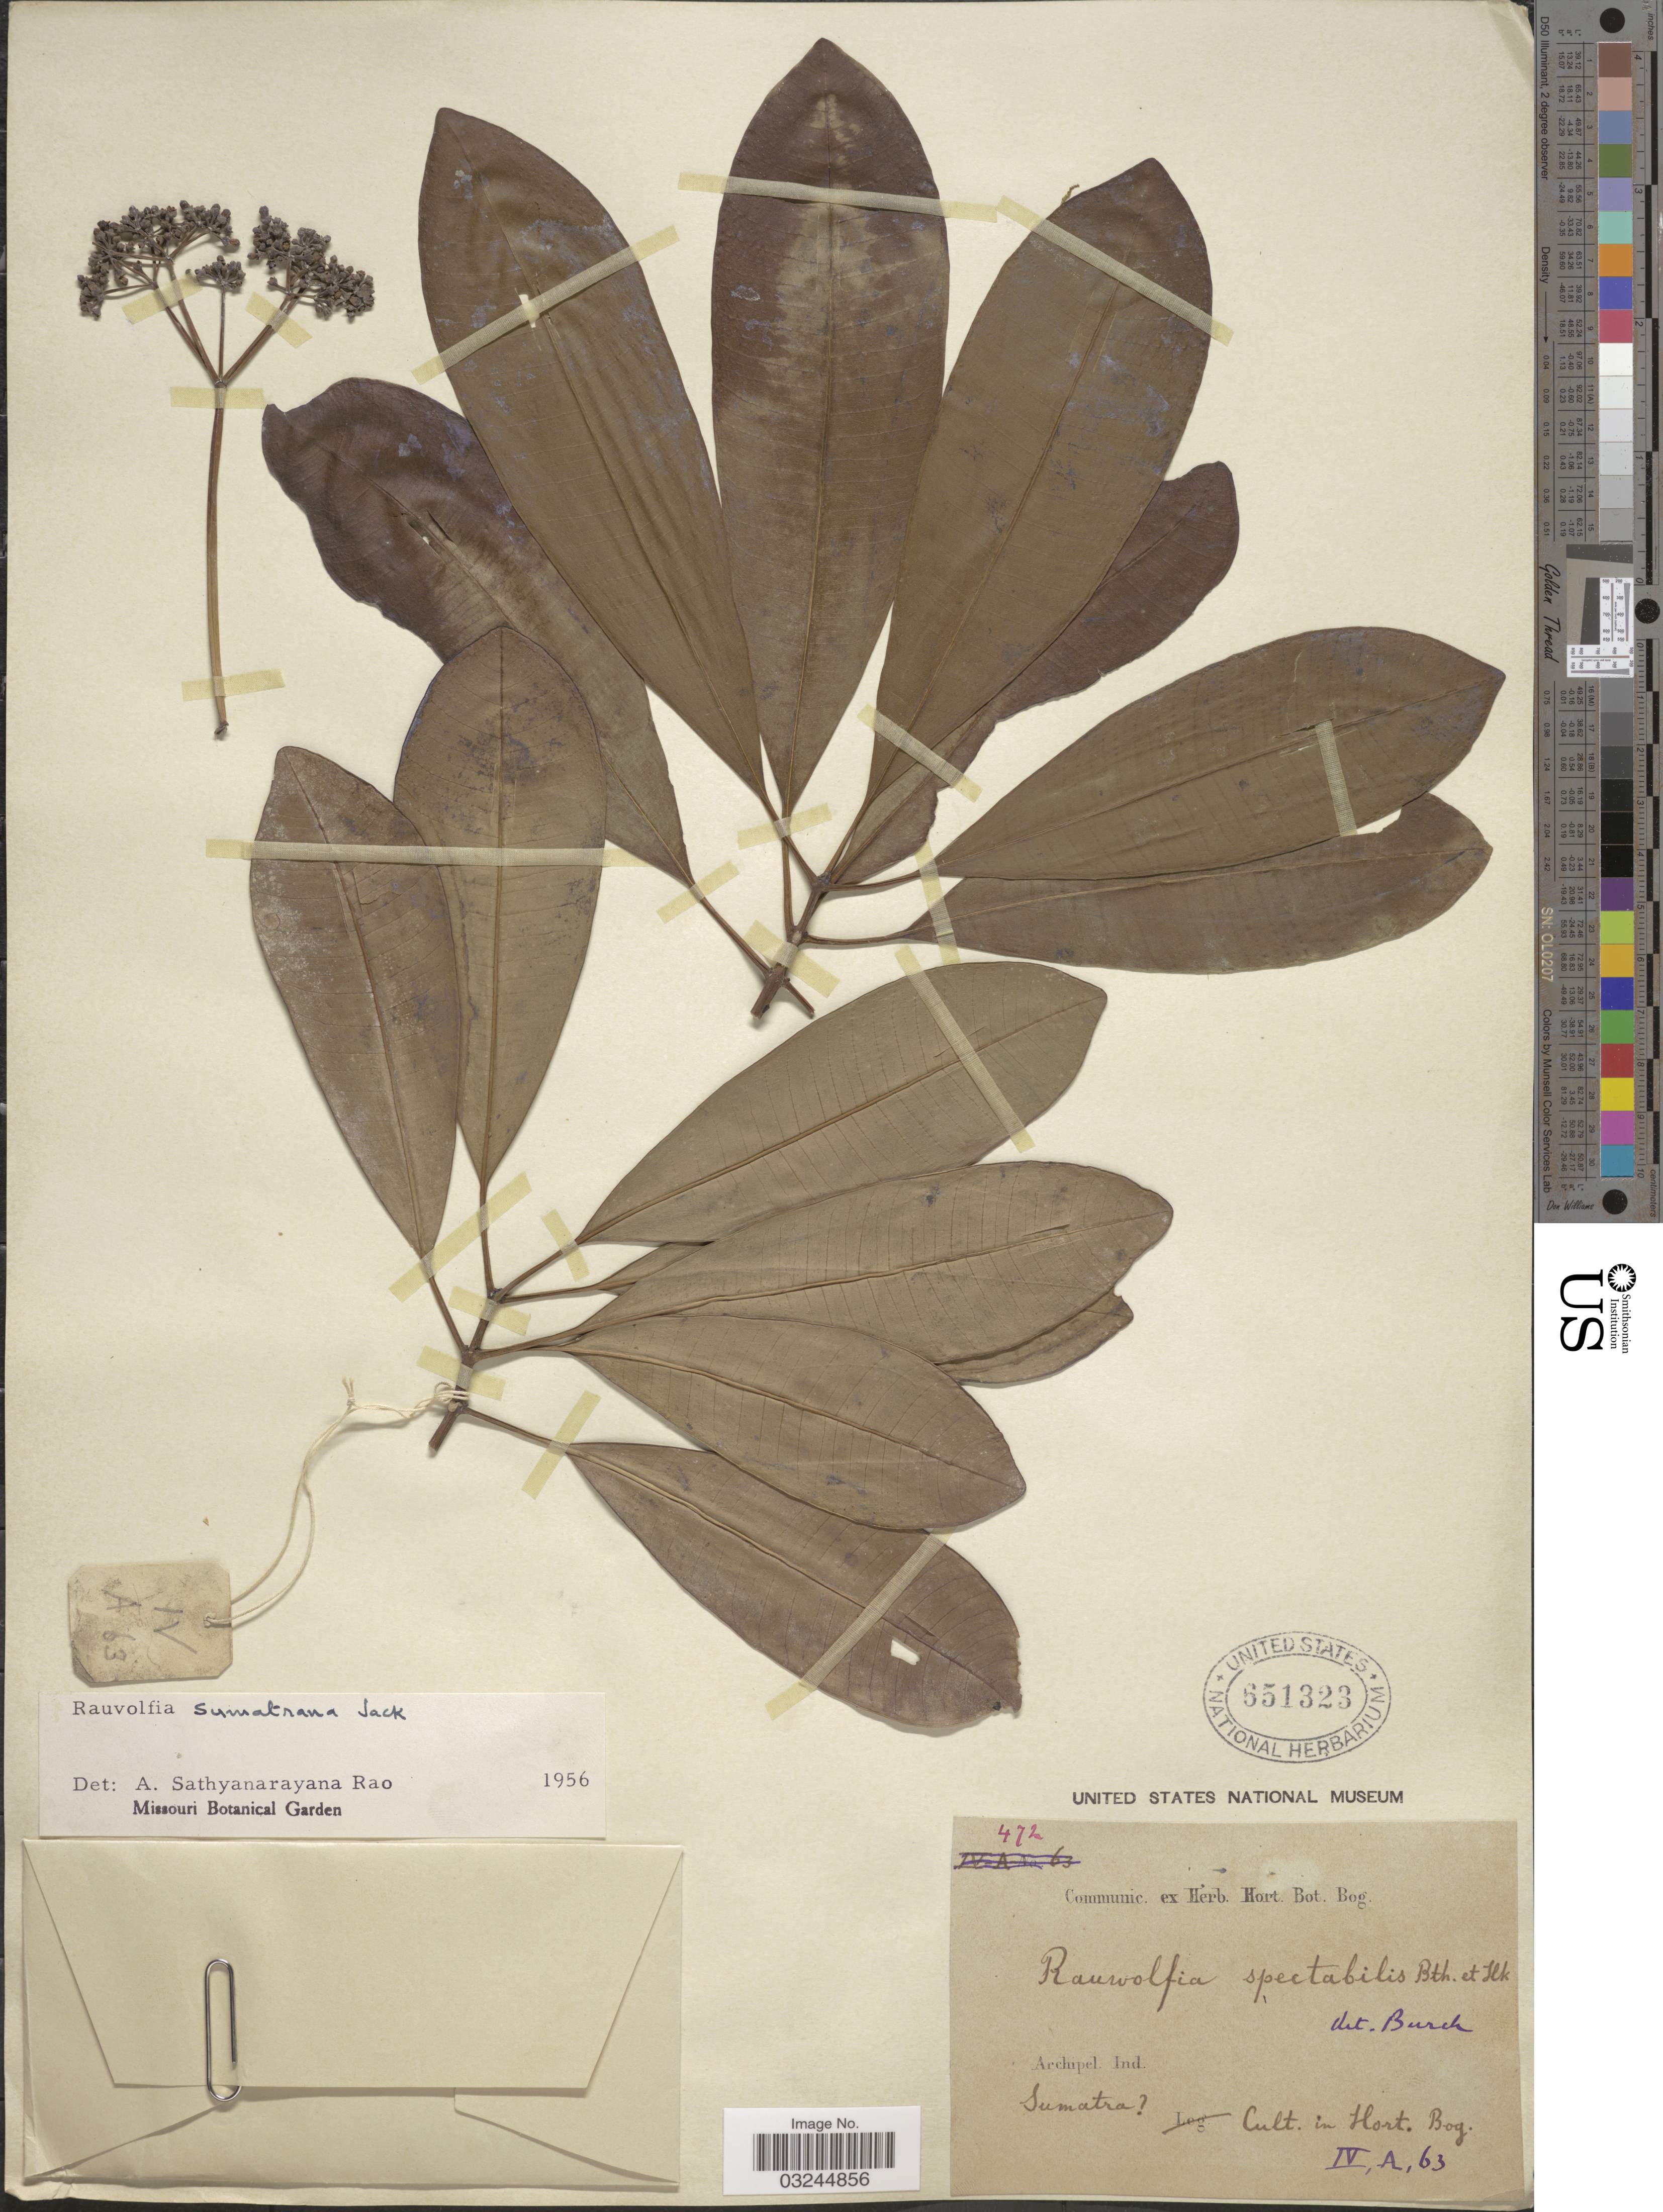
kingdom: Plantae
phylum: Tracheophyta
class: Magnoliopsida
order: Gentianales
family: Apocynaceae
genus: Rauvolfia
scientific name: Rauvolfia sumatrana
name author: Jack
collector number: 472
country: Indonesia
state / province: Sumatra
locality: Archipel. Ind. Sumatra [unsure placement]. Cult. in Hort. Bog. IV, A, 63.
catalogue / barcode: US 651323